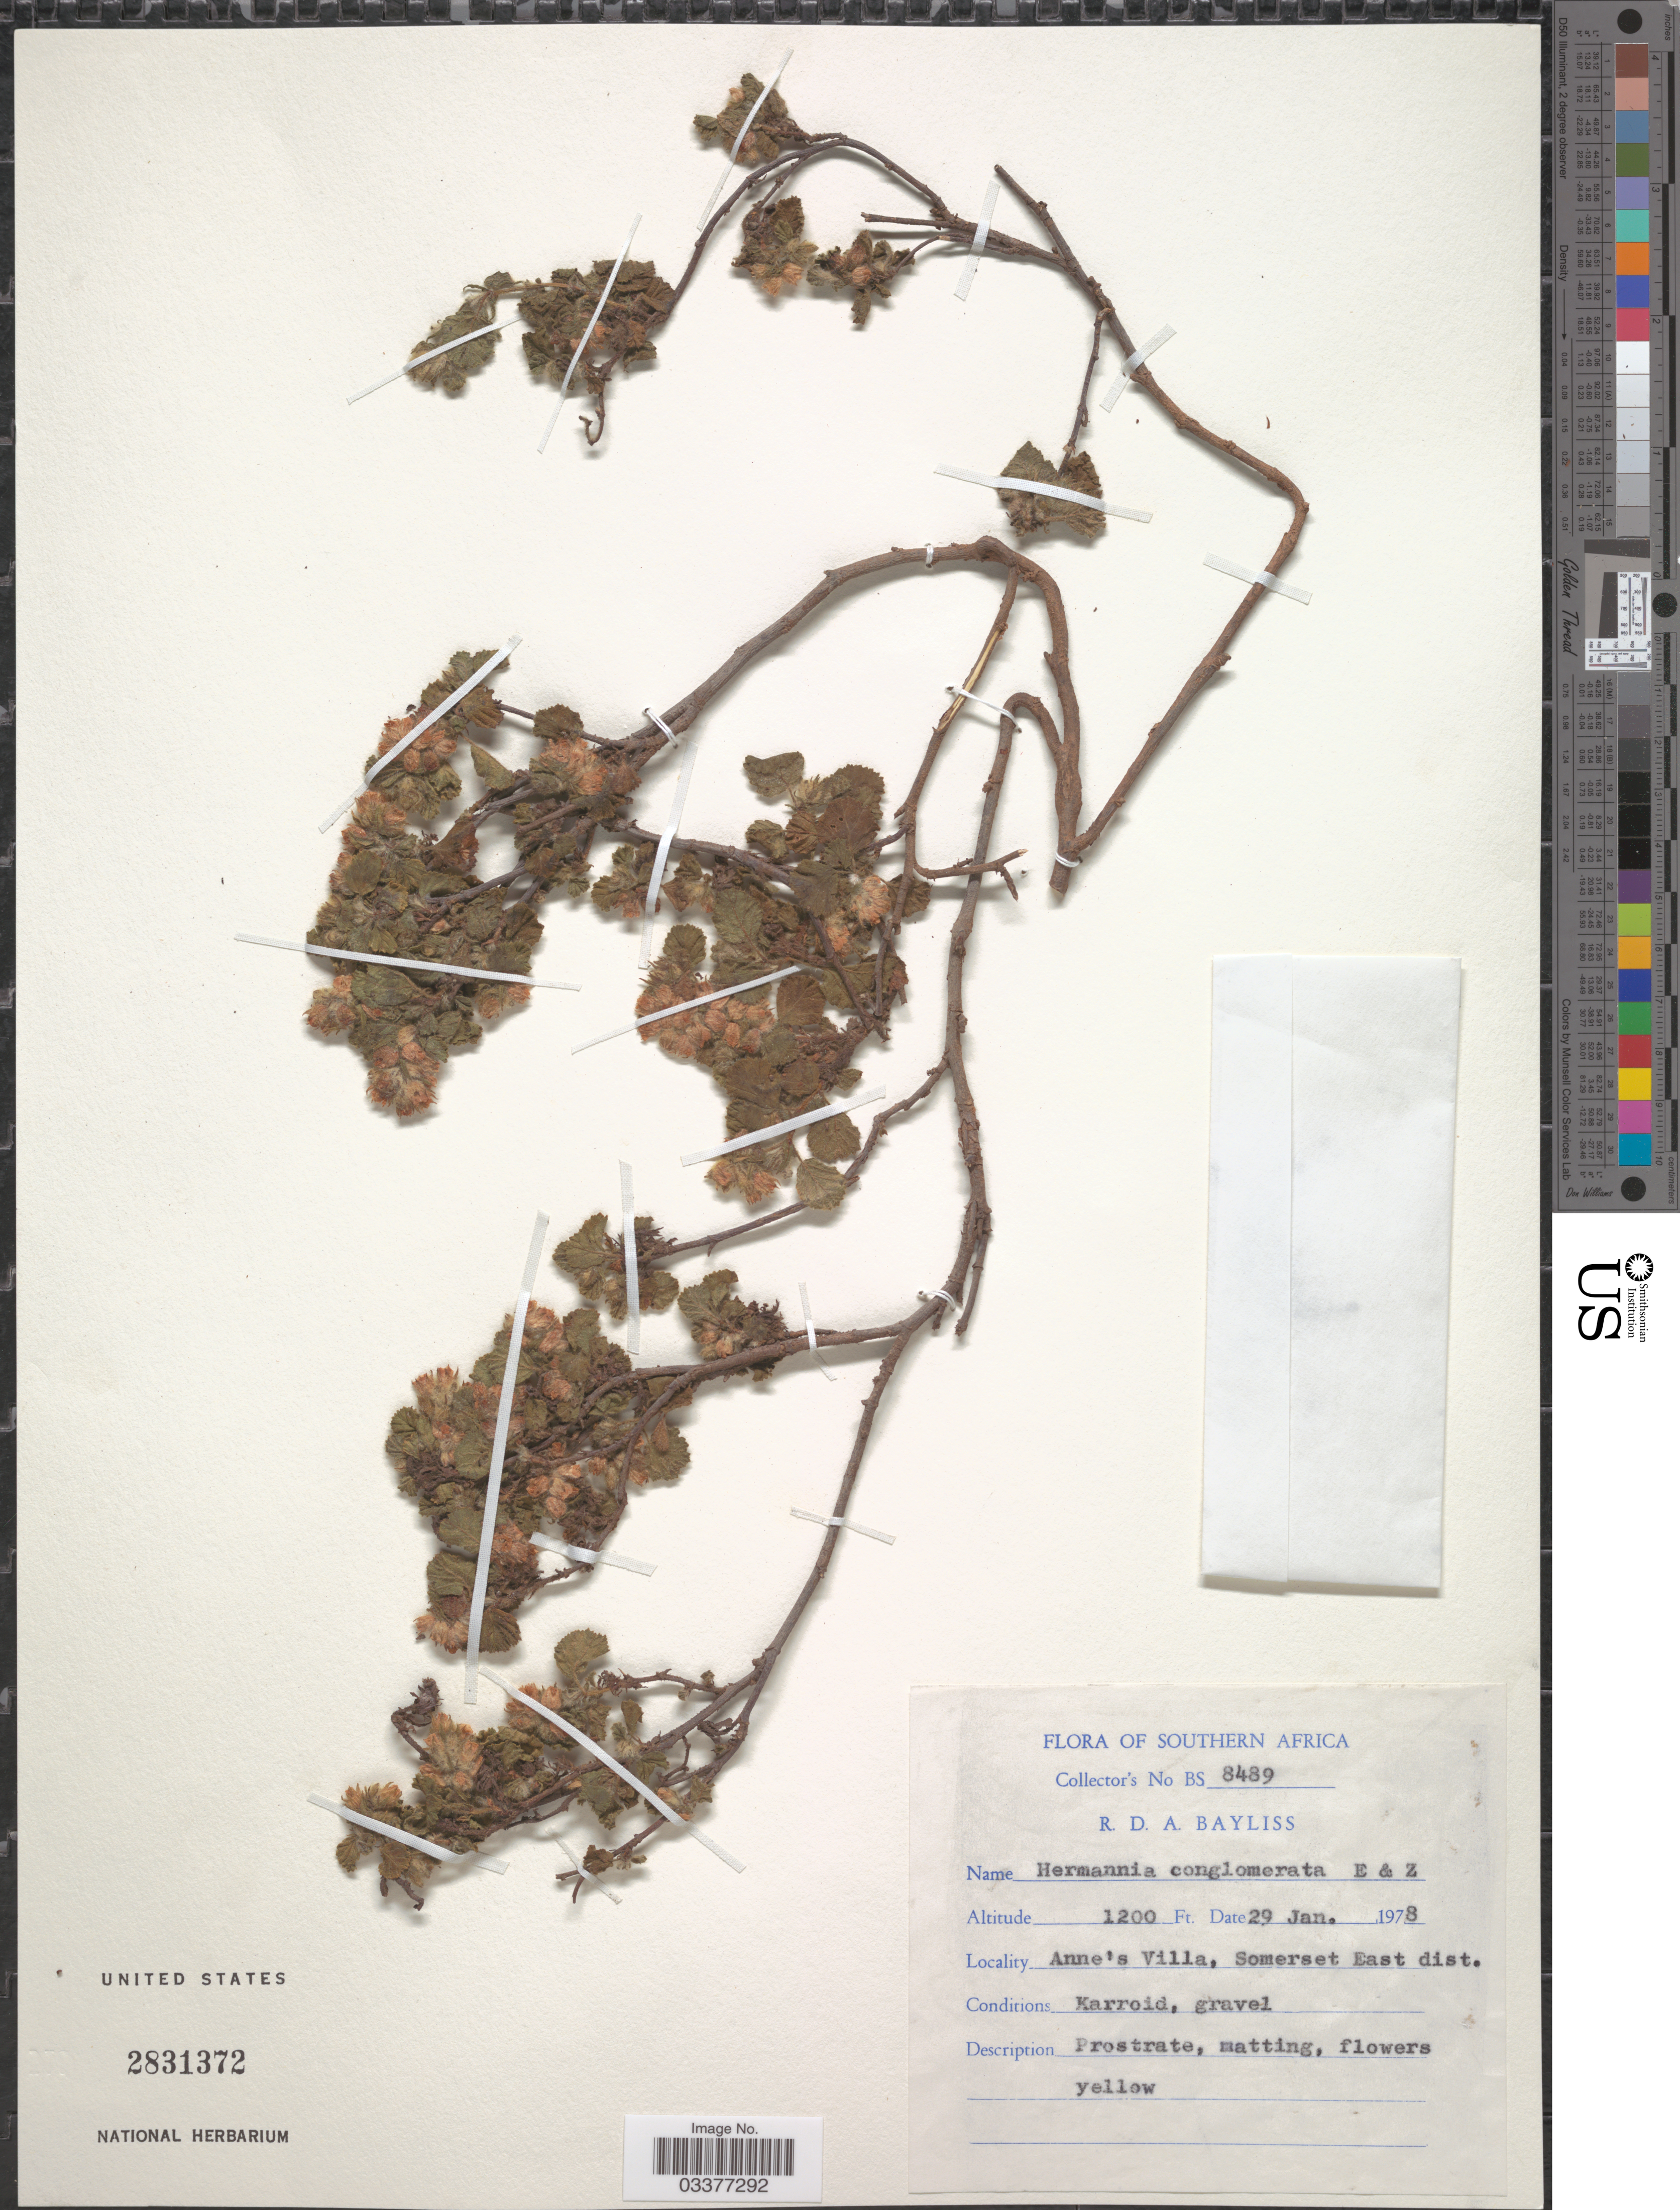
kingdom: Plantae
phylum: Tracheophyta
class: Magnoliopsida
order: Malvales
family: Malvaceae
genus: Hermannia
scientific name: Hermannia conglomerata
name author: Eckl. & Zeyh.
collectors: R. Bayliss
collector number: BS8489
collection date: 1978-01-29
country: South Africa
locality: Southern Africa. Anne's Villa, Somerset East dist.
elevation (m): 366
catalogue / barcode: US 2831372